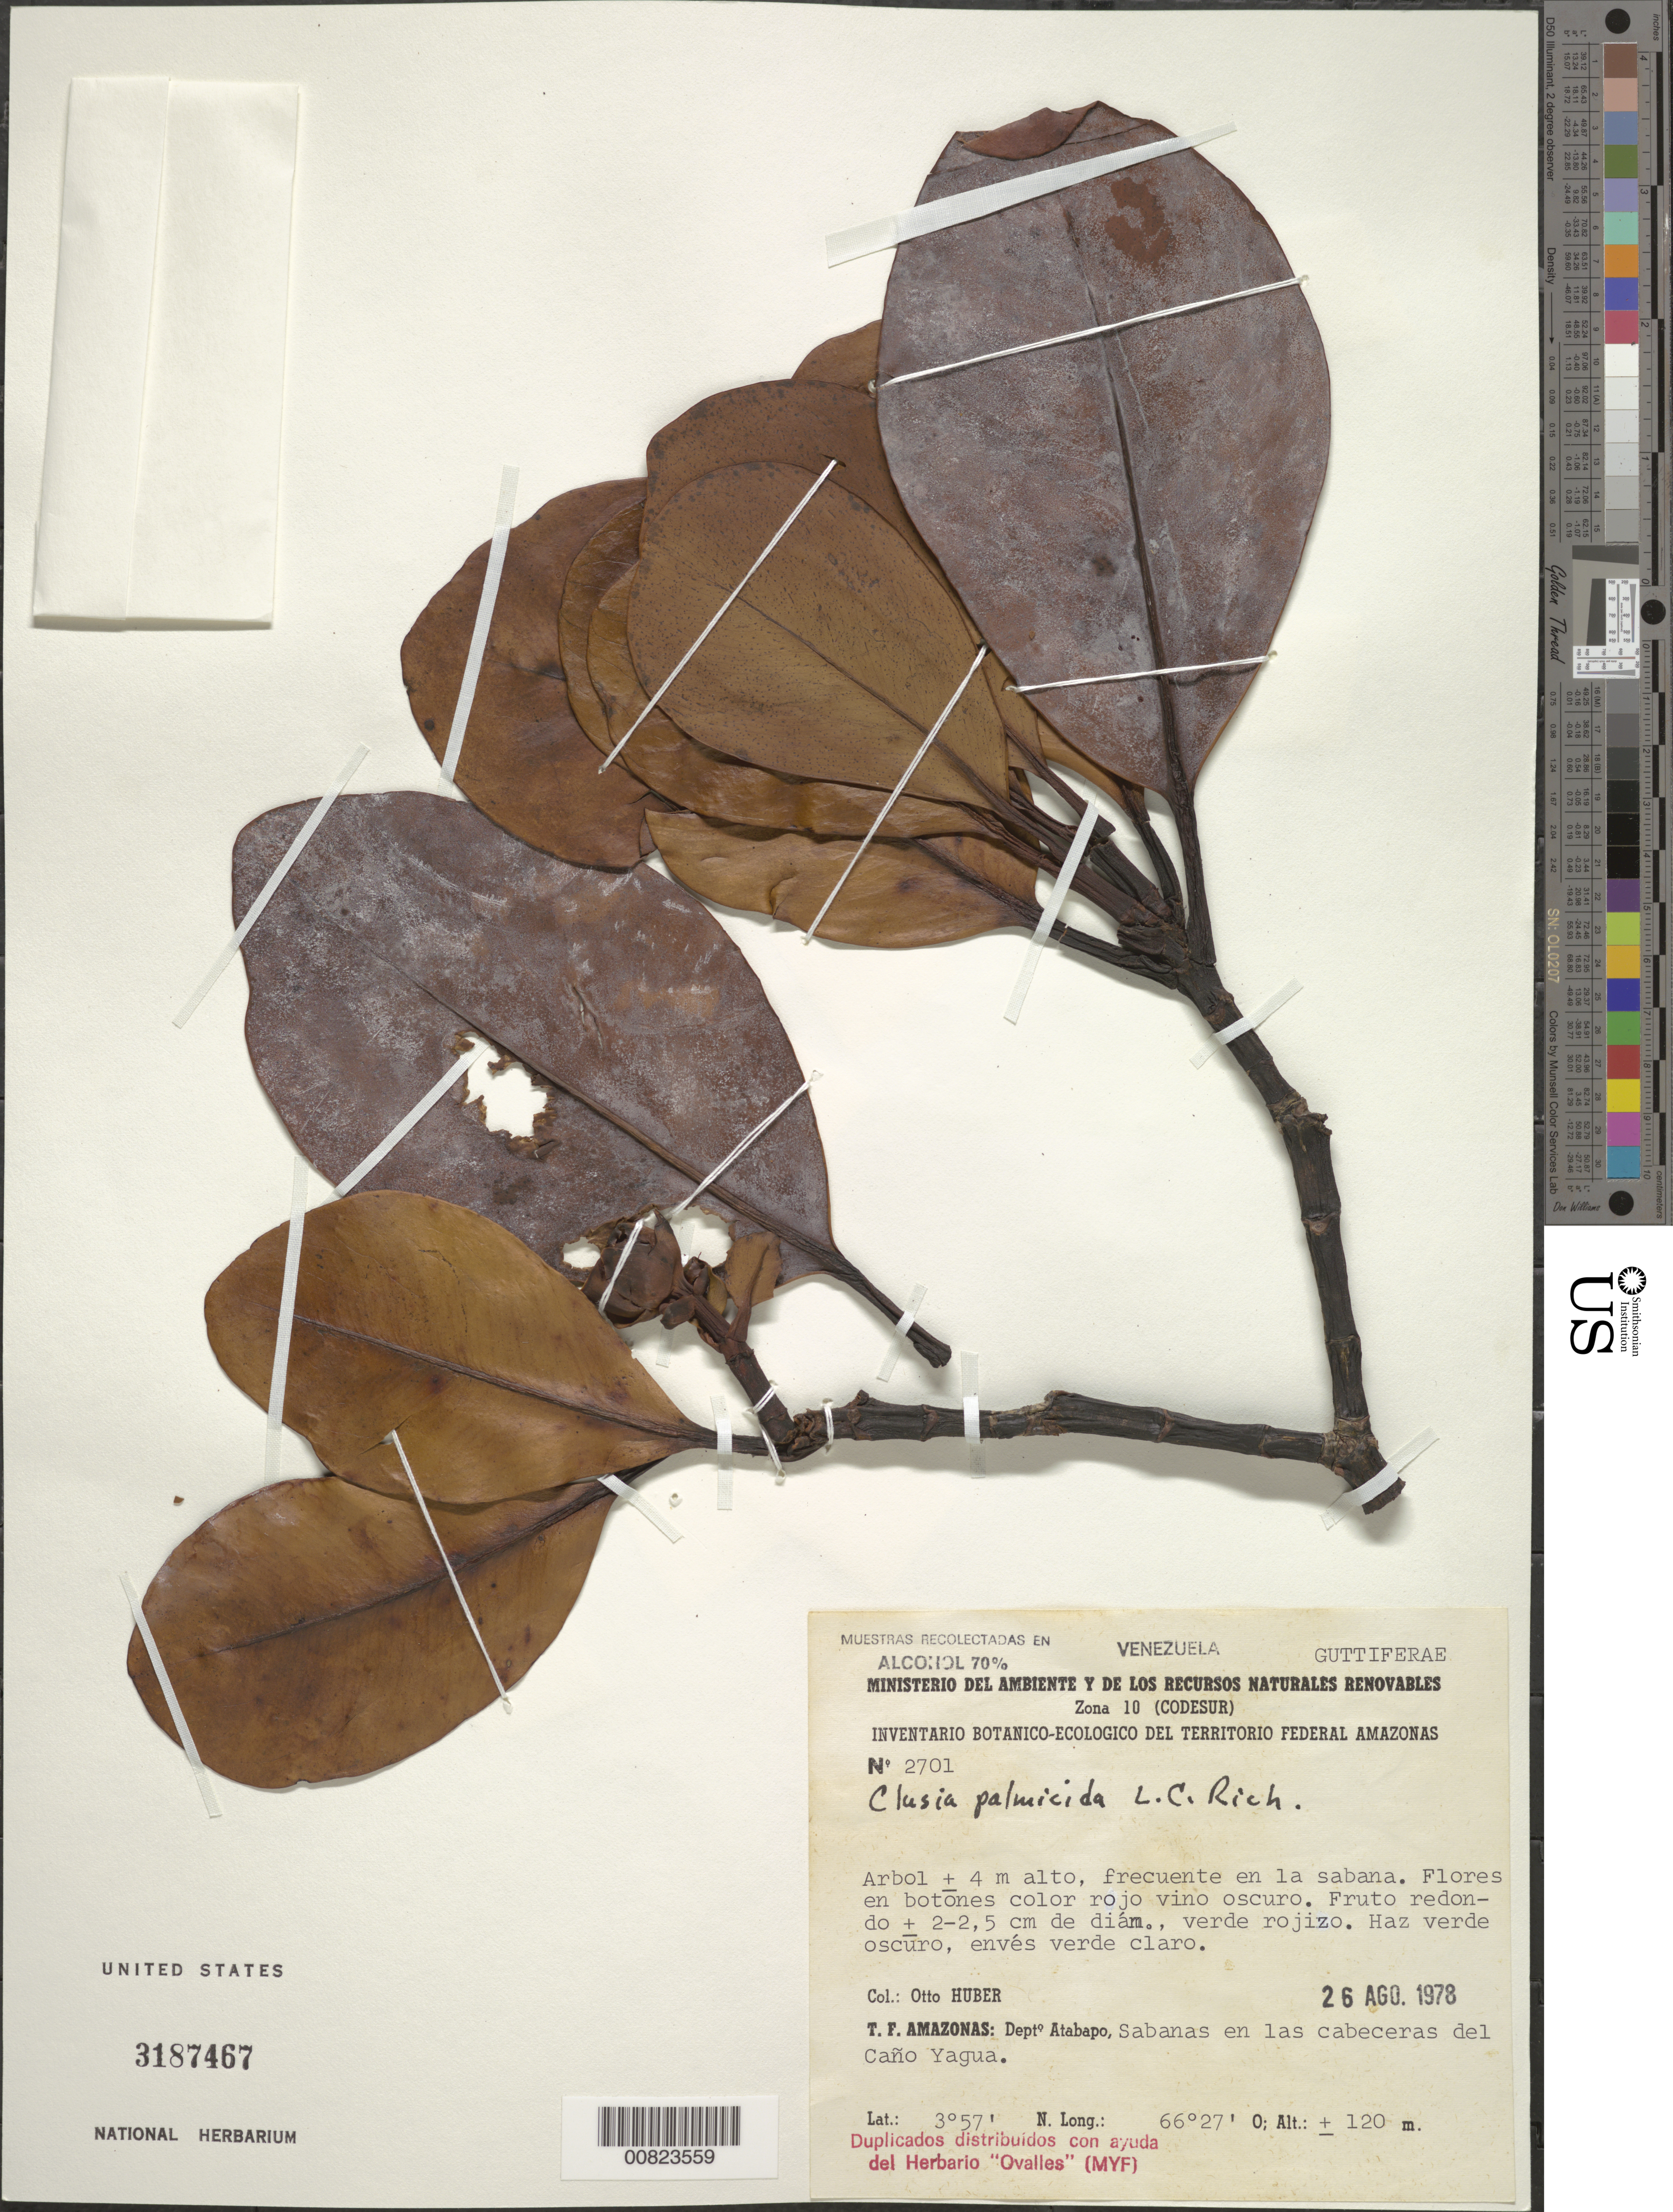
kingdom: Plantae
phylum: Tracheophyta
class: Magnoliopsida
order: Malpighiales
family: Clusiaceae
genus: Clusia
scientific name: Clusia palmicida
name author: Rich.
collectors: O. Huber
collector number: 2701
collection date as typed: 26-Aug-78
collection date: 1978-08-26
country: Venezuela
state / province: Amazonas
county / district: Atabapo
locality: Caño Yagua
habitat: Sabanas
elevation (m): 120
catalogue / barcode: US 2187467